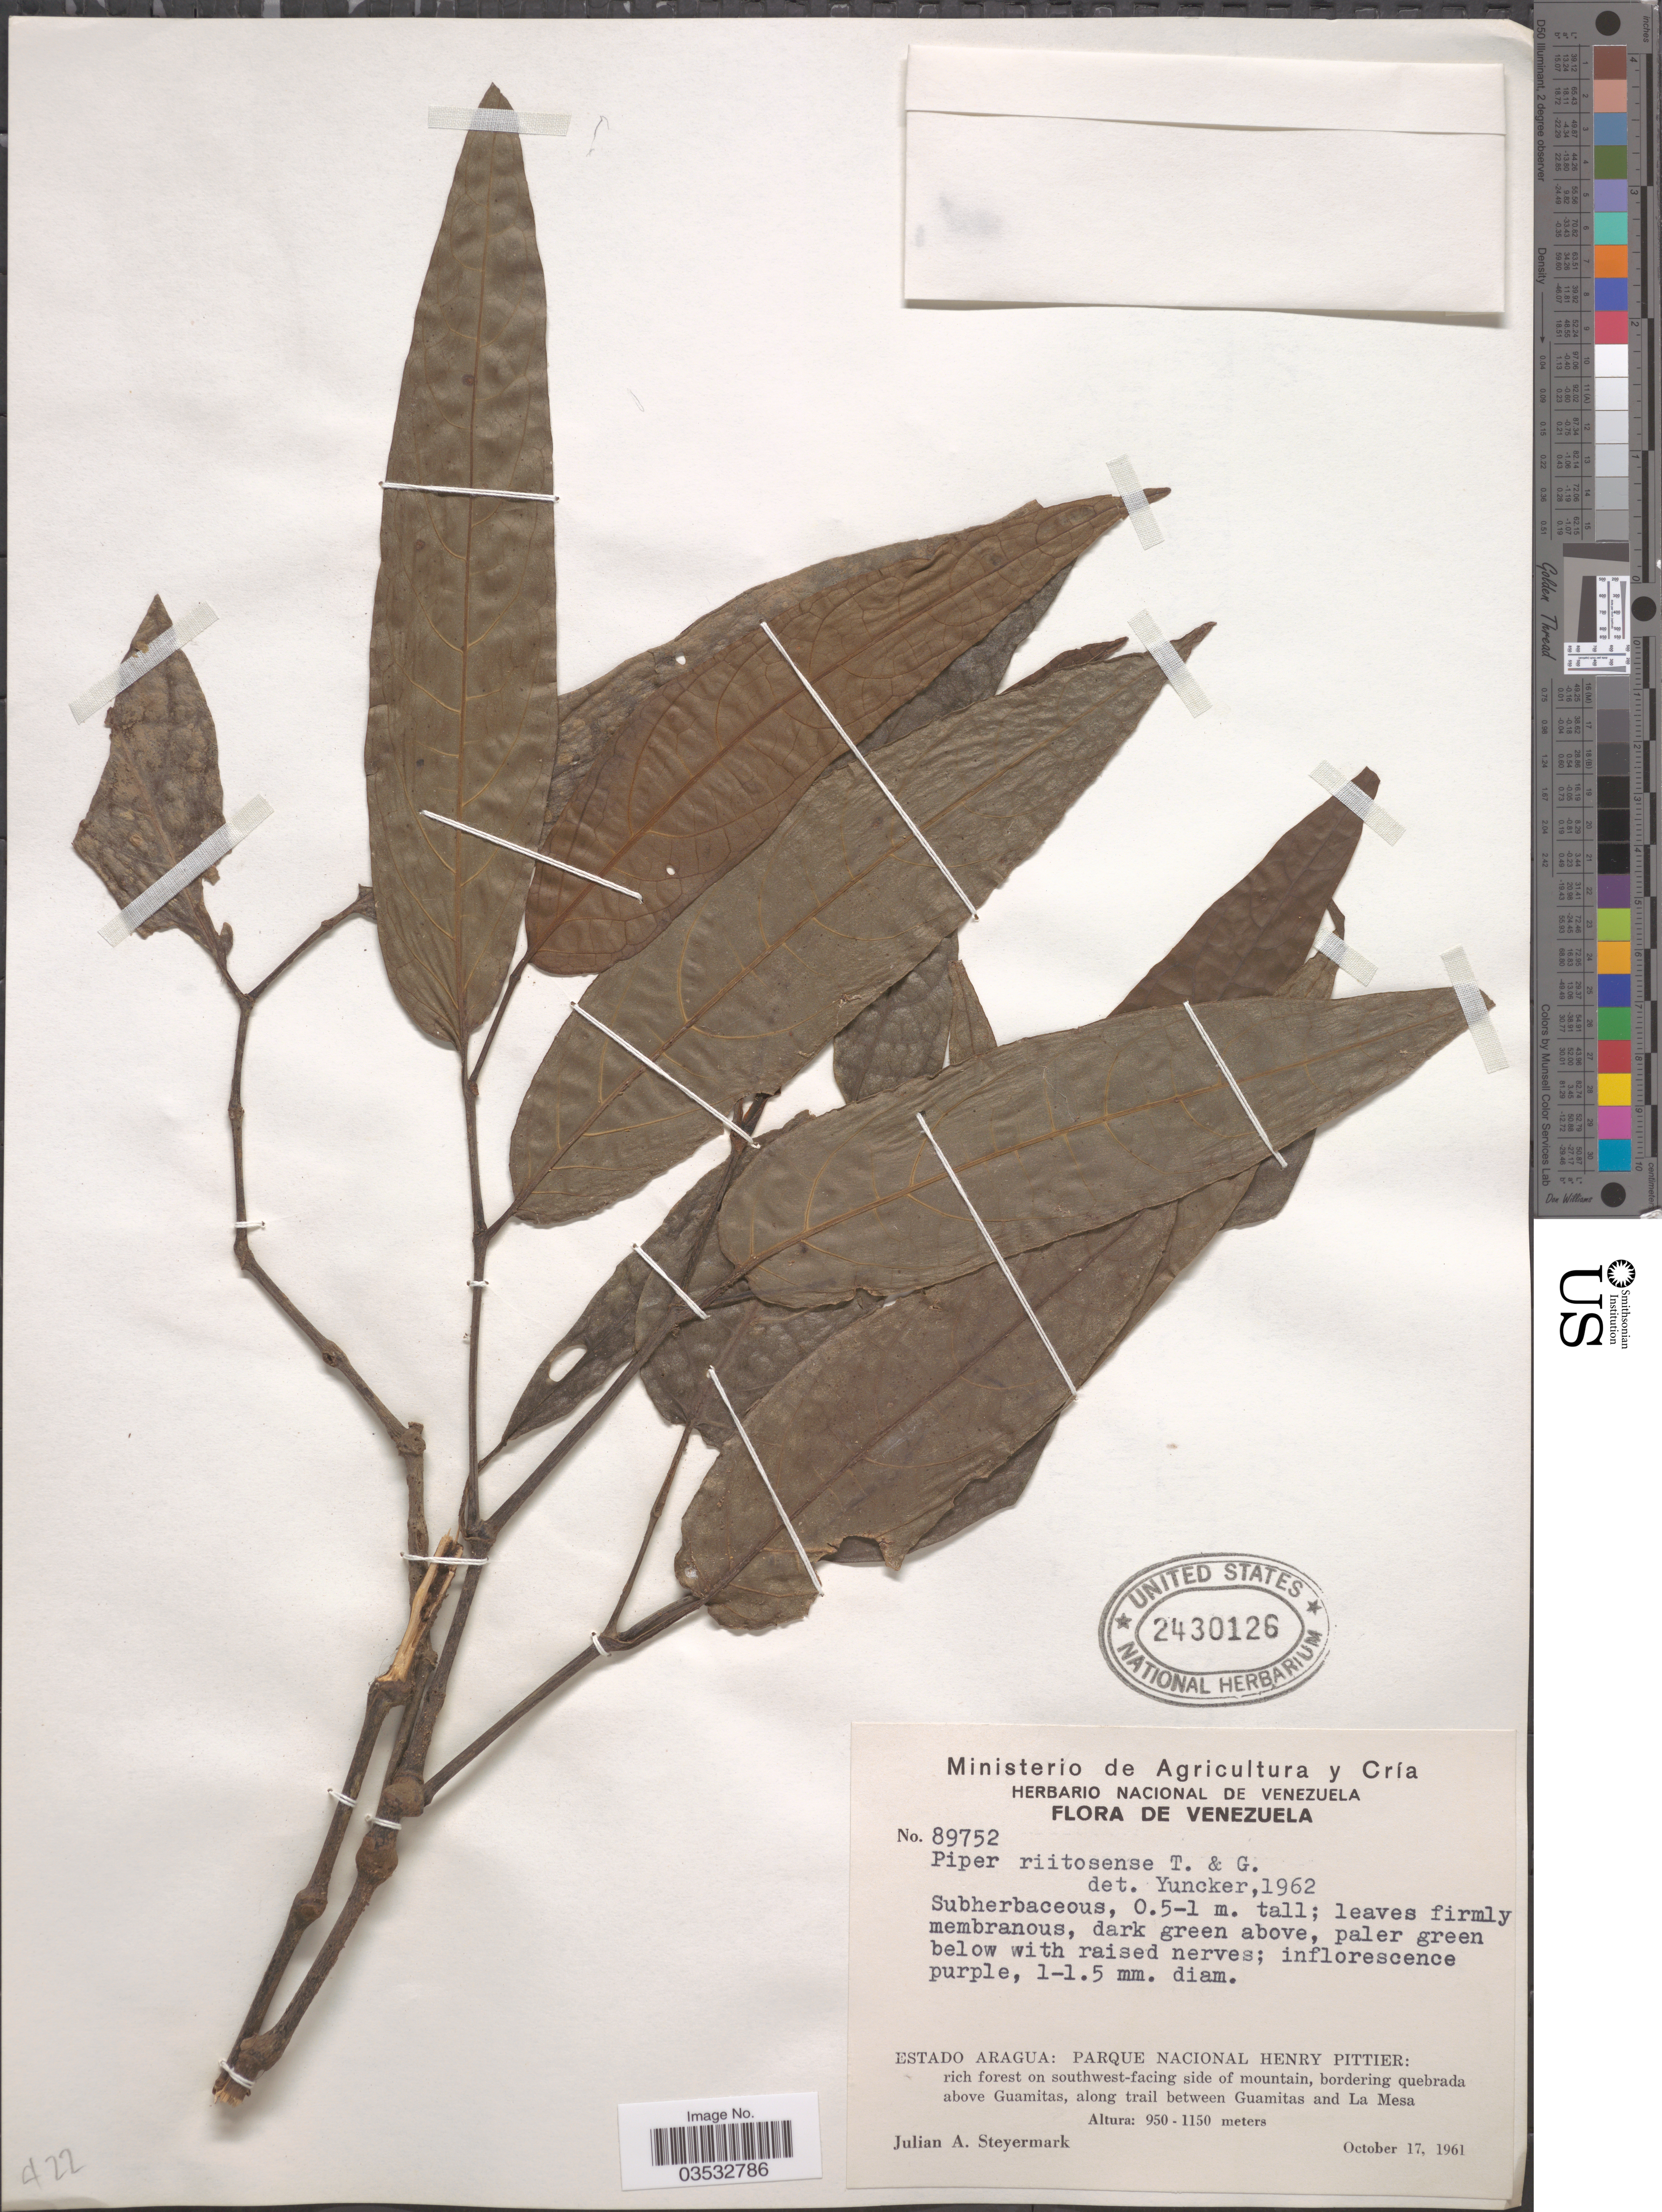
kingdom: Plantae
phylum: Tracheophyta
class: Magnoliopsida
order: Piperales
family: Piperaceae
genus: Piper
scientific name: Piper riitosense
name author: Trel. & Yunck.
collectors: J. Steyermark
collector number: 89752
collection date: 1961-10-17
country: Venezuela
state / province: Aragua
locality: Parque Nacional Henry Pittier: rich forest on southwest-facing side of mountain, bordering quebrada above Guamitas, along trail between Guamitas and La Mesa.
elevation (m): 950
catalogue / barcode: US 2430126